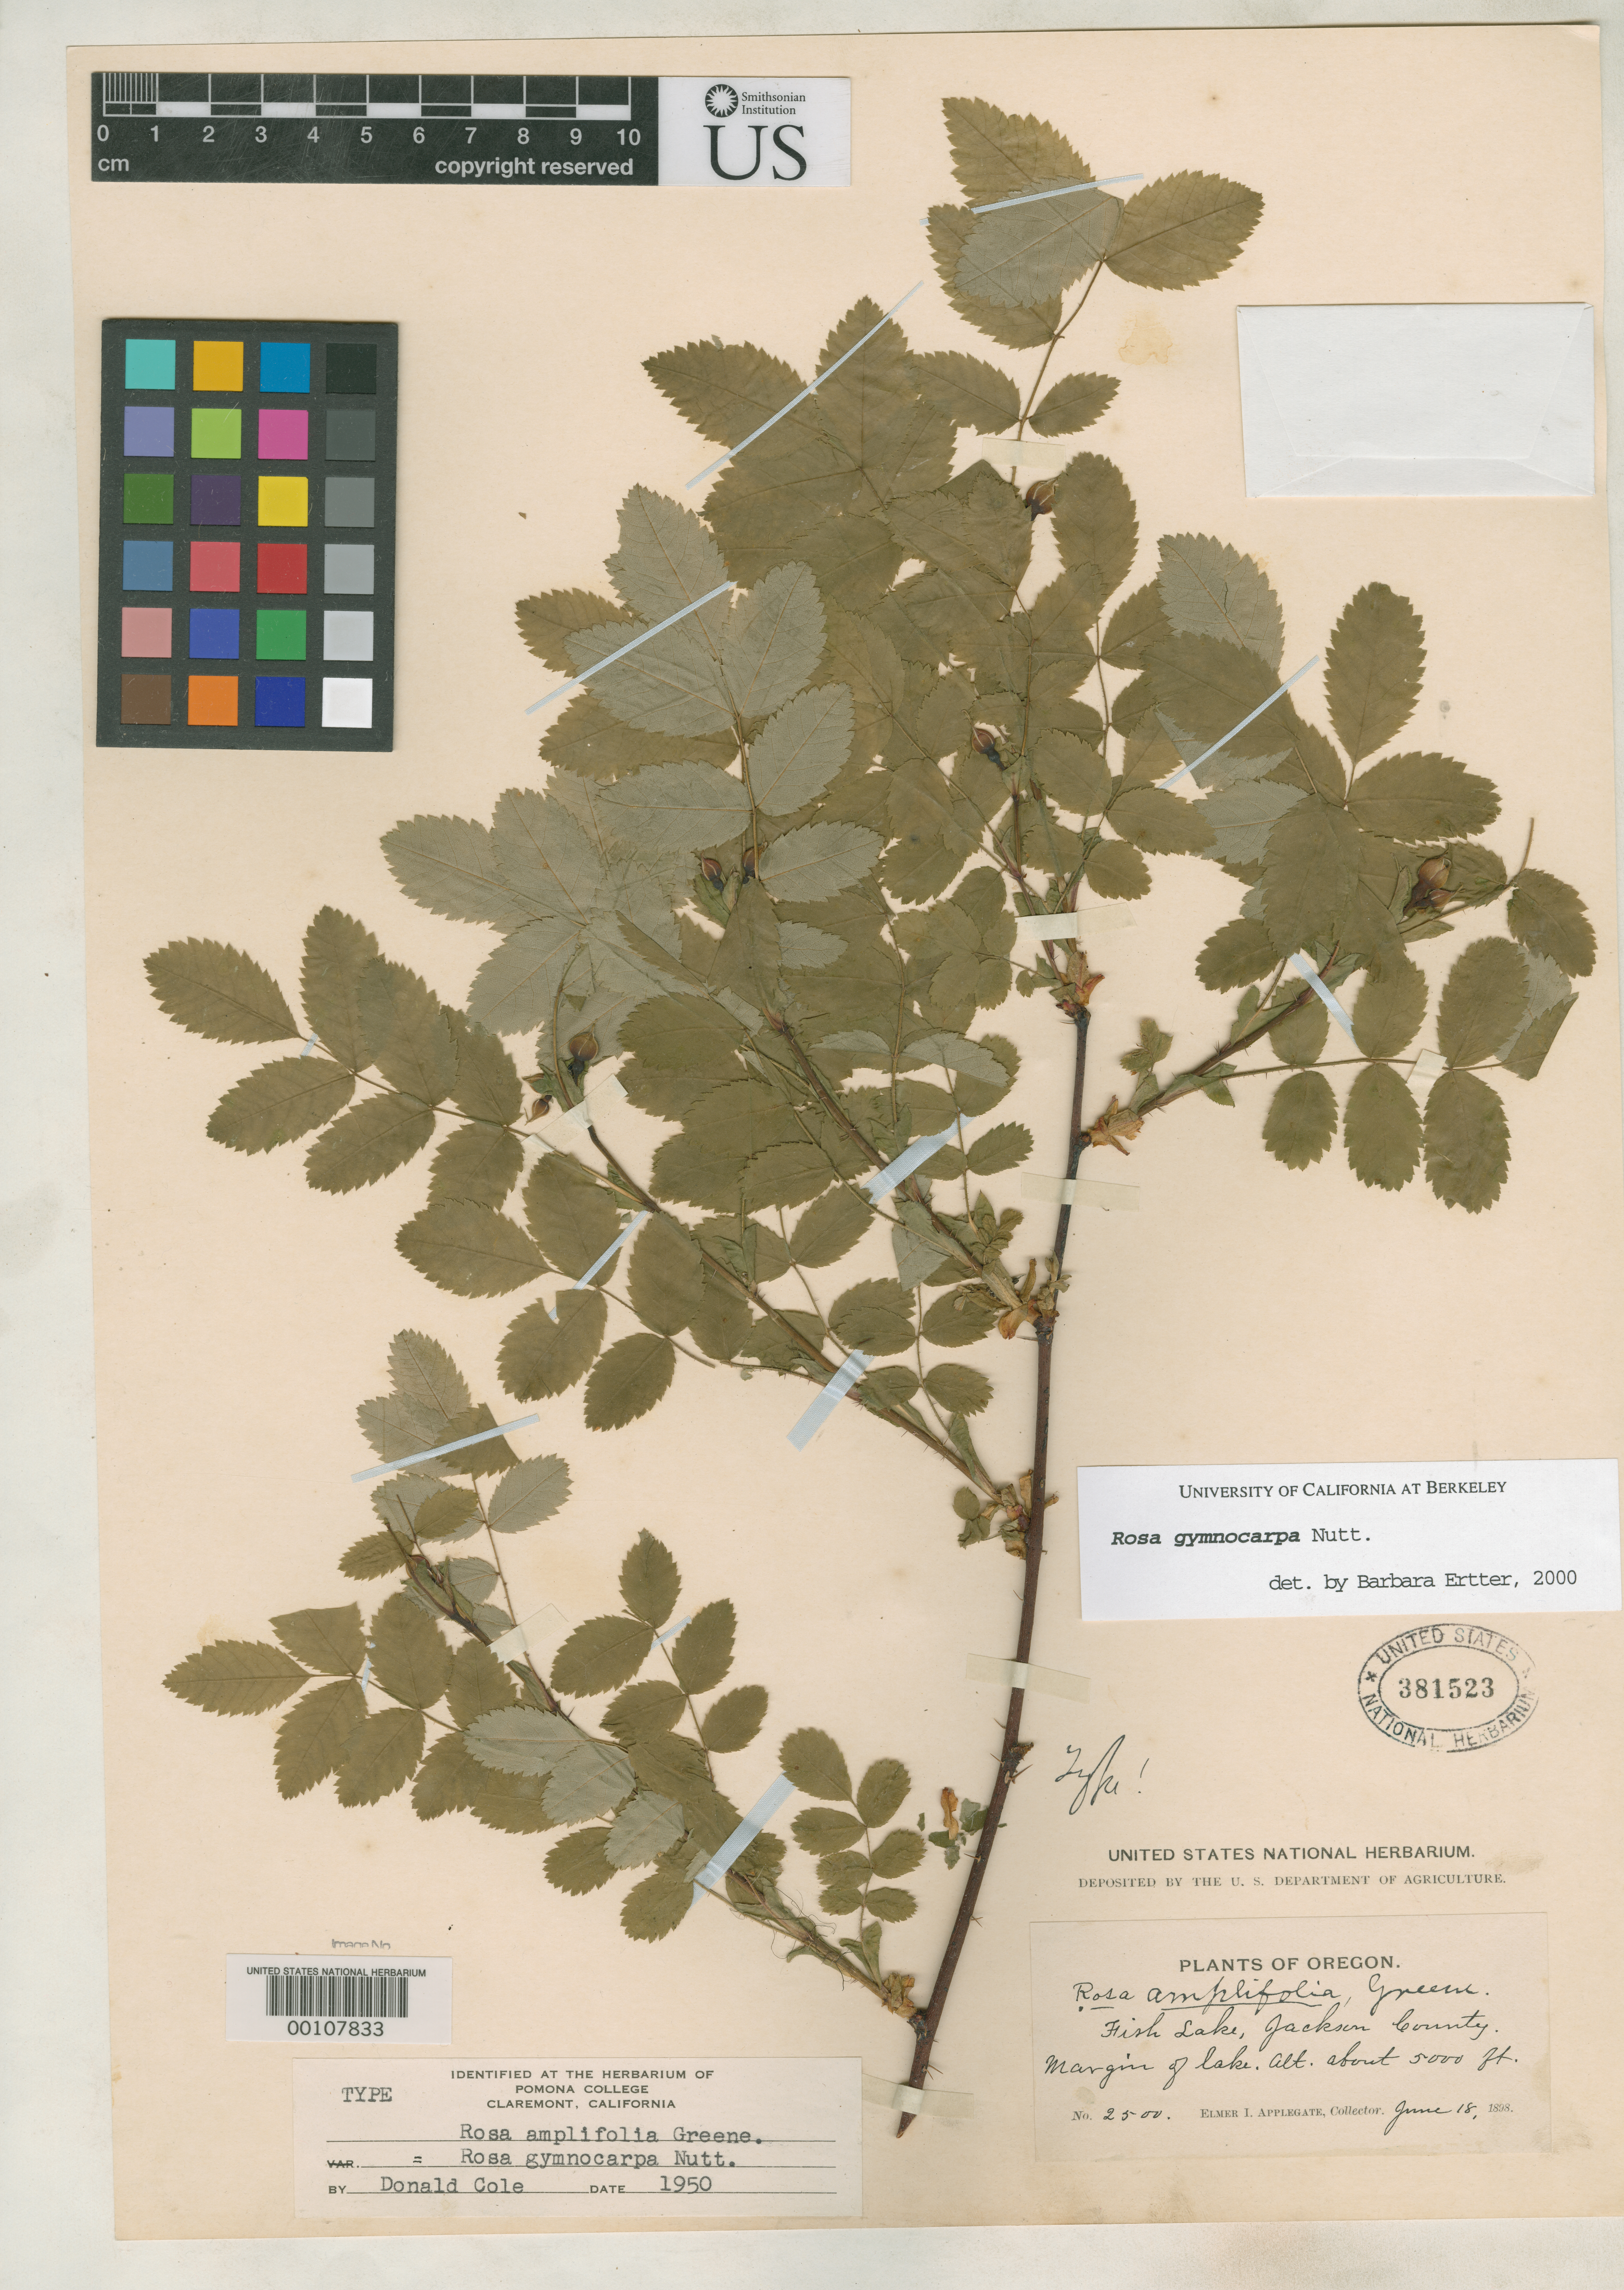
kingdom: Plantae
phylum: Tracheophyta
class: Magnoliopsida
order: Rosales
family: Rosaceae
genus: Rosa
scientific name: Rosa amplifolia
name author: Greene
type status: Holotype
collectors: E. I. Applegate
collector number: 2500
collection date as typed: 18 Jun 1898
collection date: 1898-06-18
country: United States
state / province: Oregon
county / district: Jackson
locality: Fish Lake.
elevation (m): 1524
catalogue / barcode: US 381523